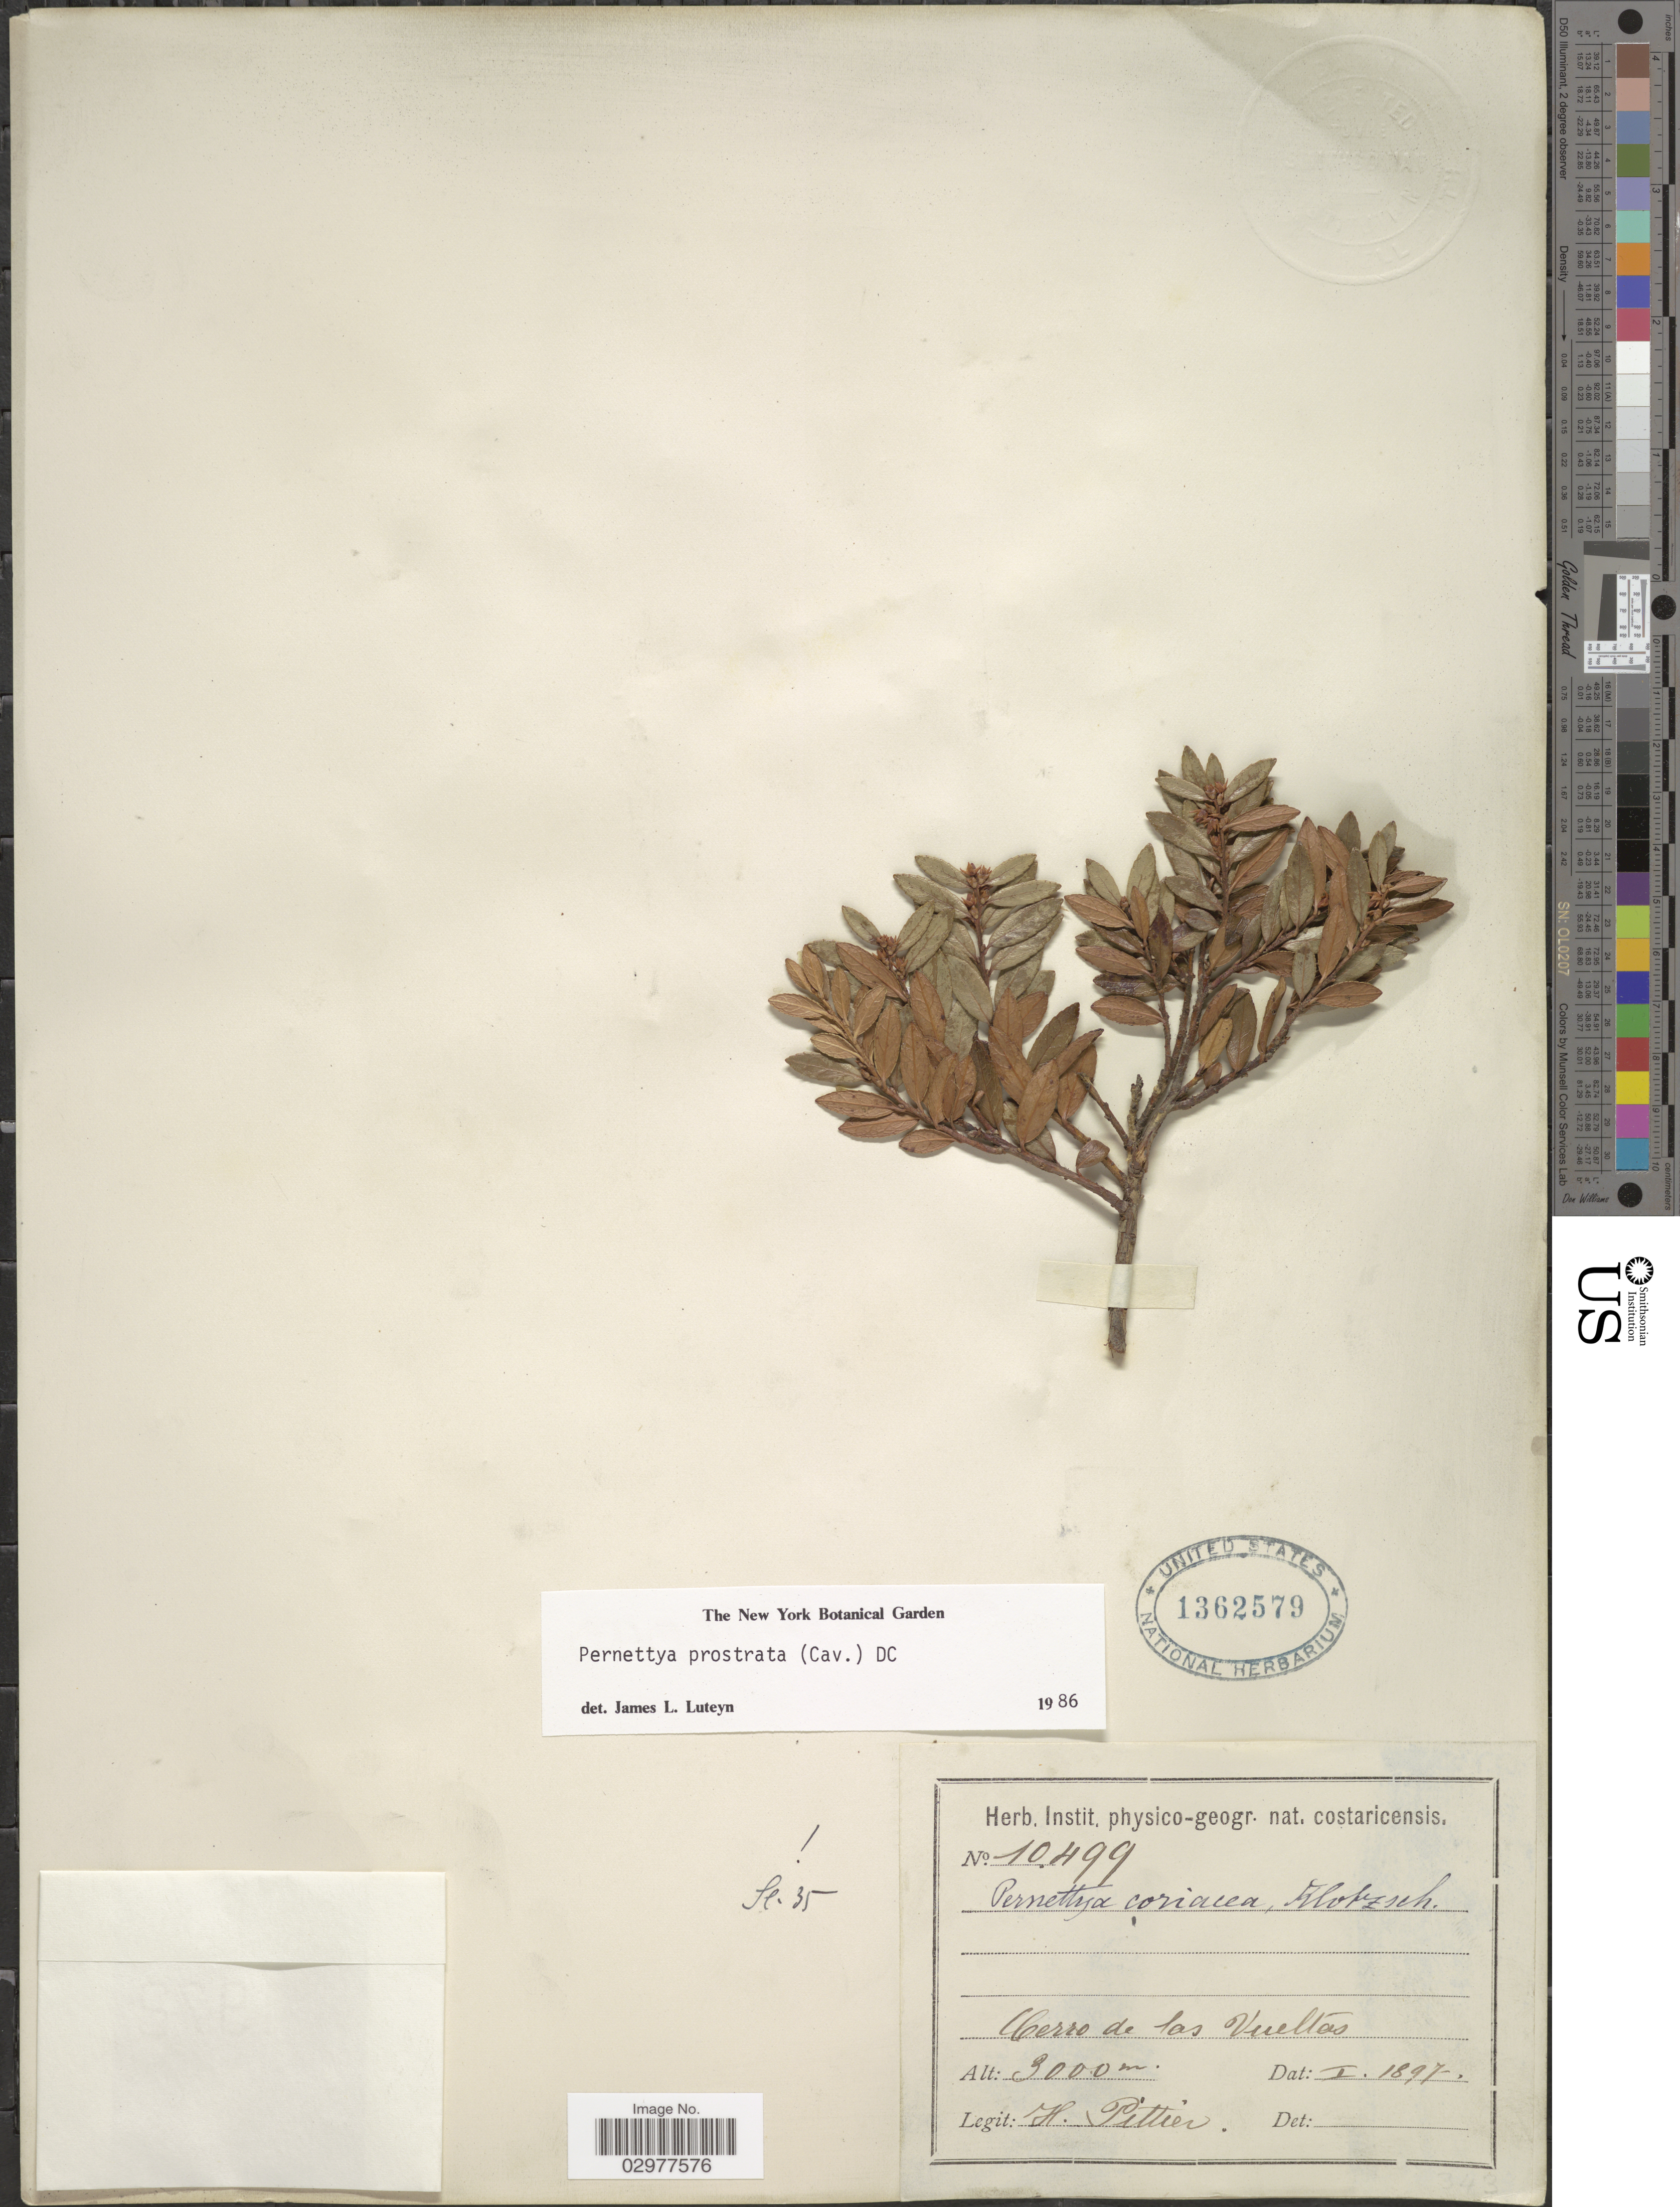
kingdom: Plantae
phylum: Tracheophyta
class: Magnoliopsida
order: Ericales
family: Ericaceae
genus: Pernettya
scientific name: Pernettya prostrata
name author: (Cav.) DC.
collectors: H. F. Pittier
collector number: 10499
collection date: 1897-01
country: Costa Rica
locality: Cerro de las Vueltas.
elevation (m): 3000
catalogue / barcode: US 1362579